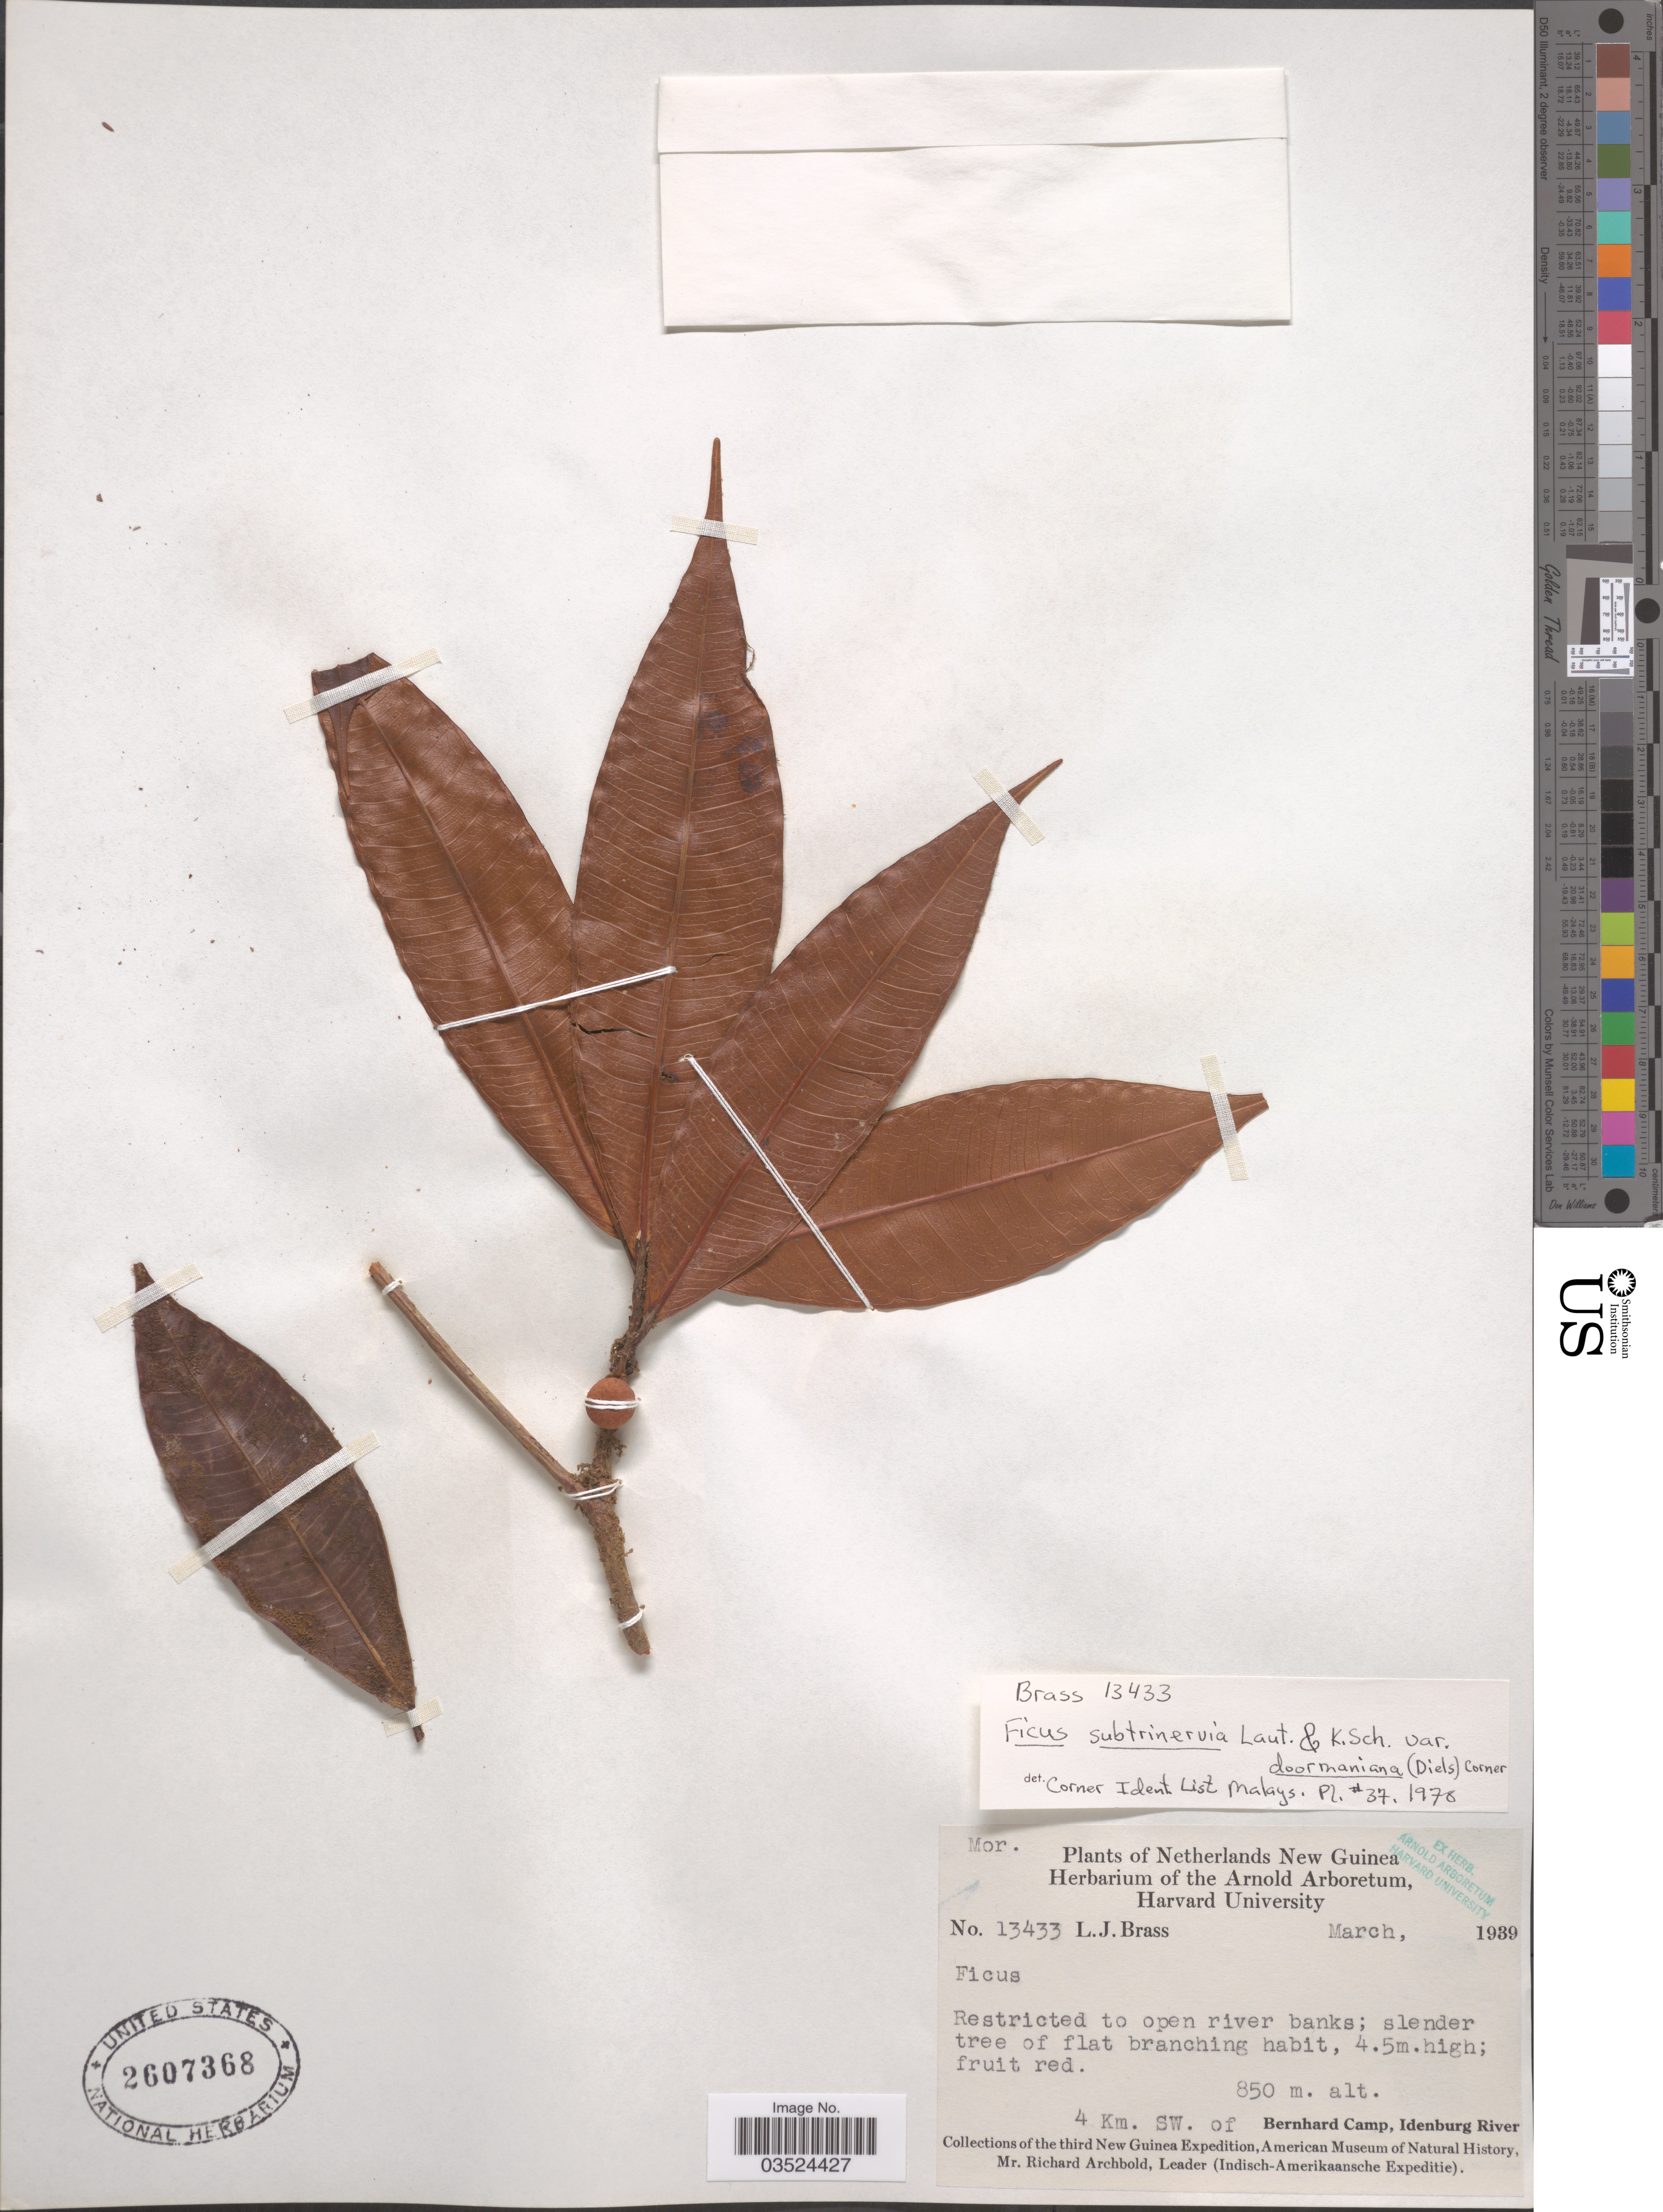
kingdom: Plantae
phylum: Tracheophyta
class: Magnoliopsida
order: Rosales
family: Moraceae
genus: Ficus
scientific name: Ficus subtrinervia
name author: K. Schum. & Lauterb.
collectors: L. J. Brass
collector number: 13433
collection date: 1939-03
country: Indonesia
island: New Guinea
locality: Netherlands New Guinea. 4 Km. SW. of Bernhard Camp, Idenburg River.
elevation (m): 850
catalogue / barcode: US 2607368